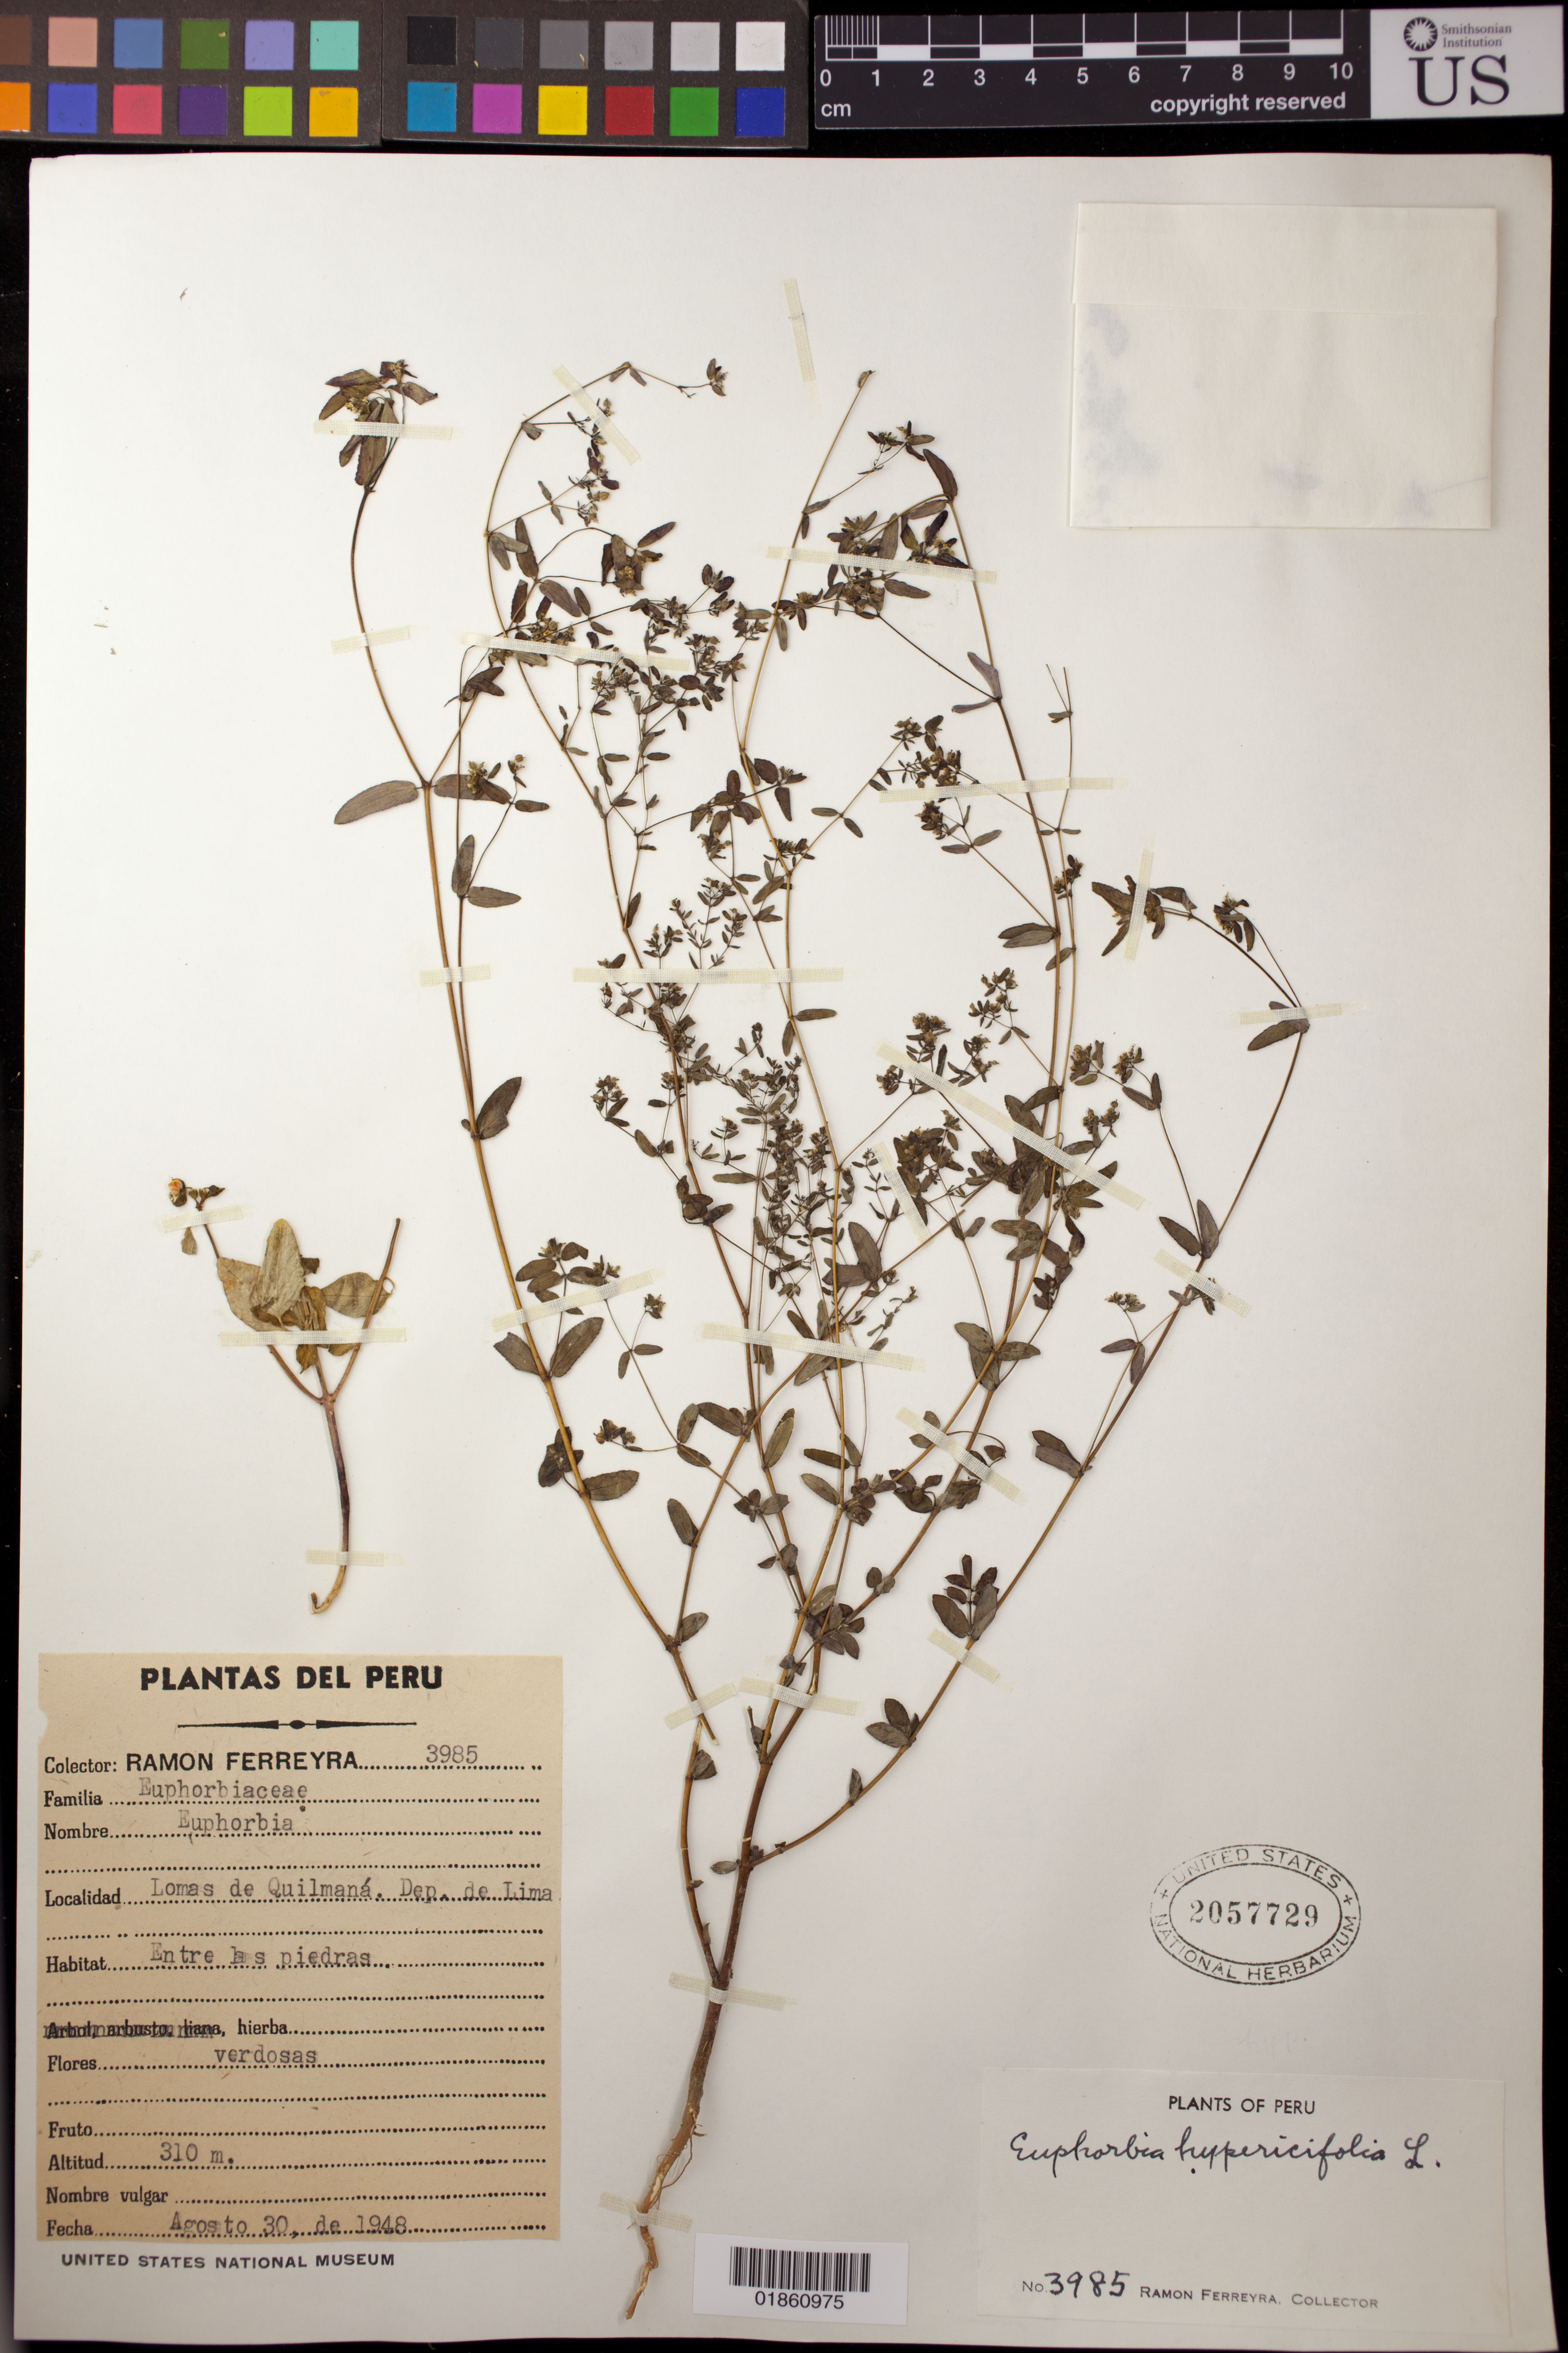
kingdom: Plantae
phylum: Tracheophyta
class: Magnoliopsida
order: Malpighiales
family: Euphorbiaceae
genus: Euphorbia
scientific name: Euphorbia hypericifolia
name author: L.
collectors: R. A. Ferreyra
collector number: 3985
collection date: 1948-08-30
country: Peru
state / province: Lima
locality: Lomas de Quilmana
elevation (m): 310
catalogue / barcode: US 2057729